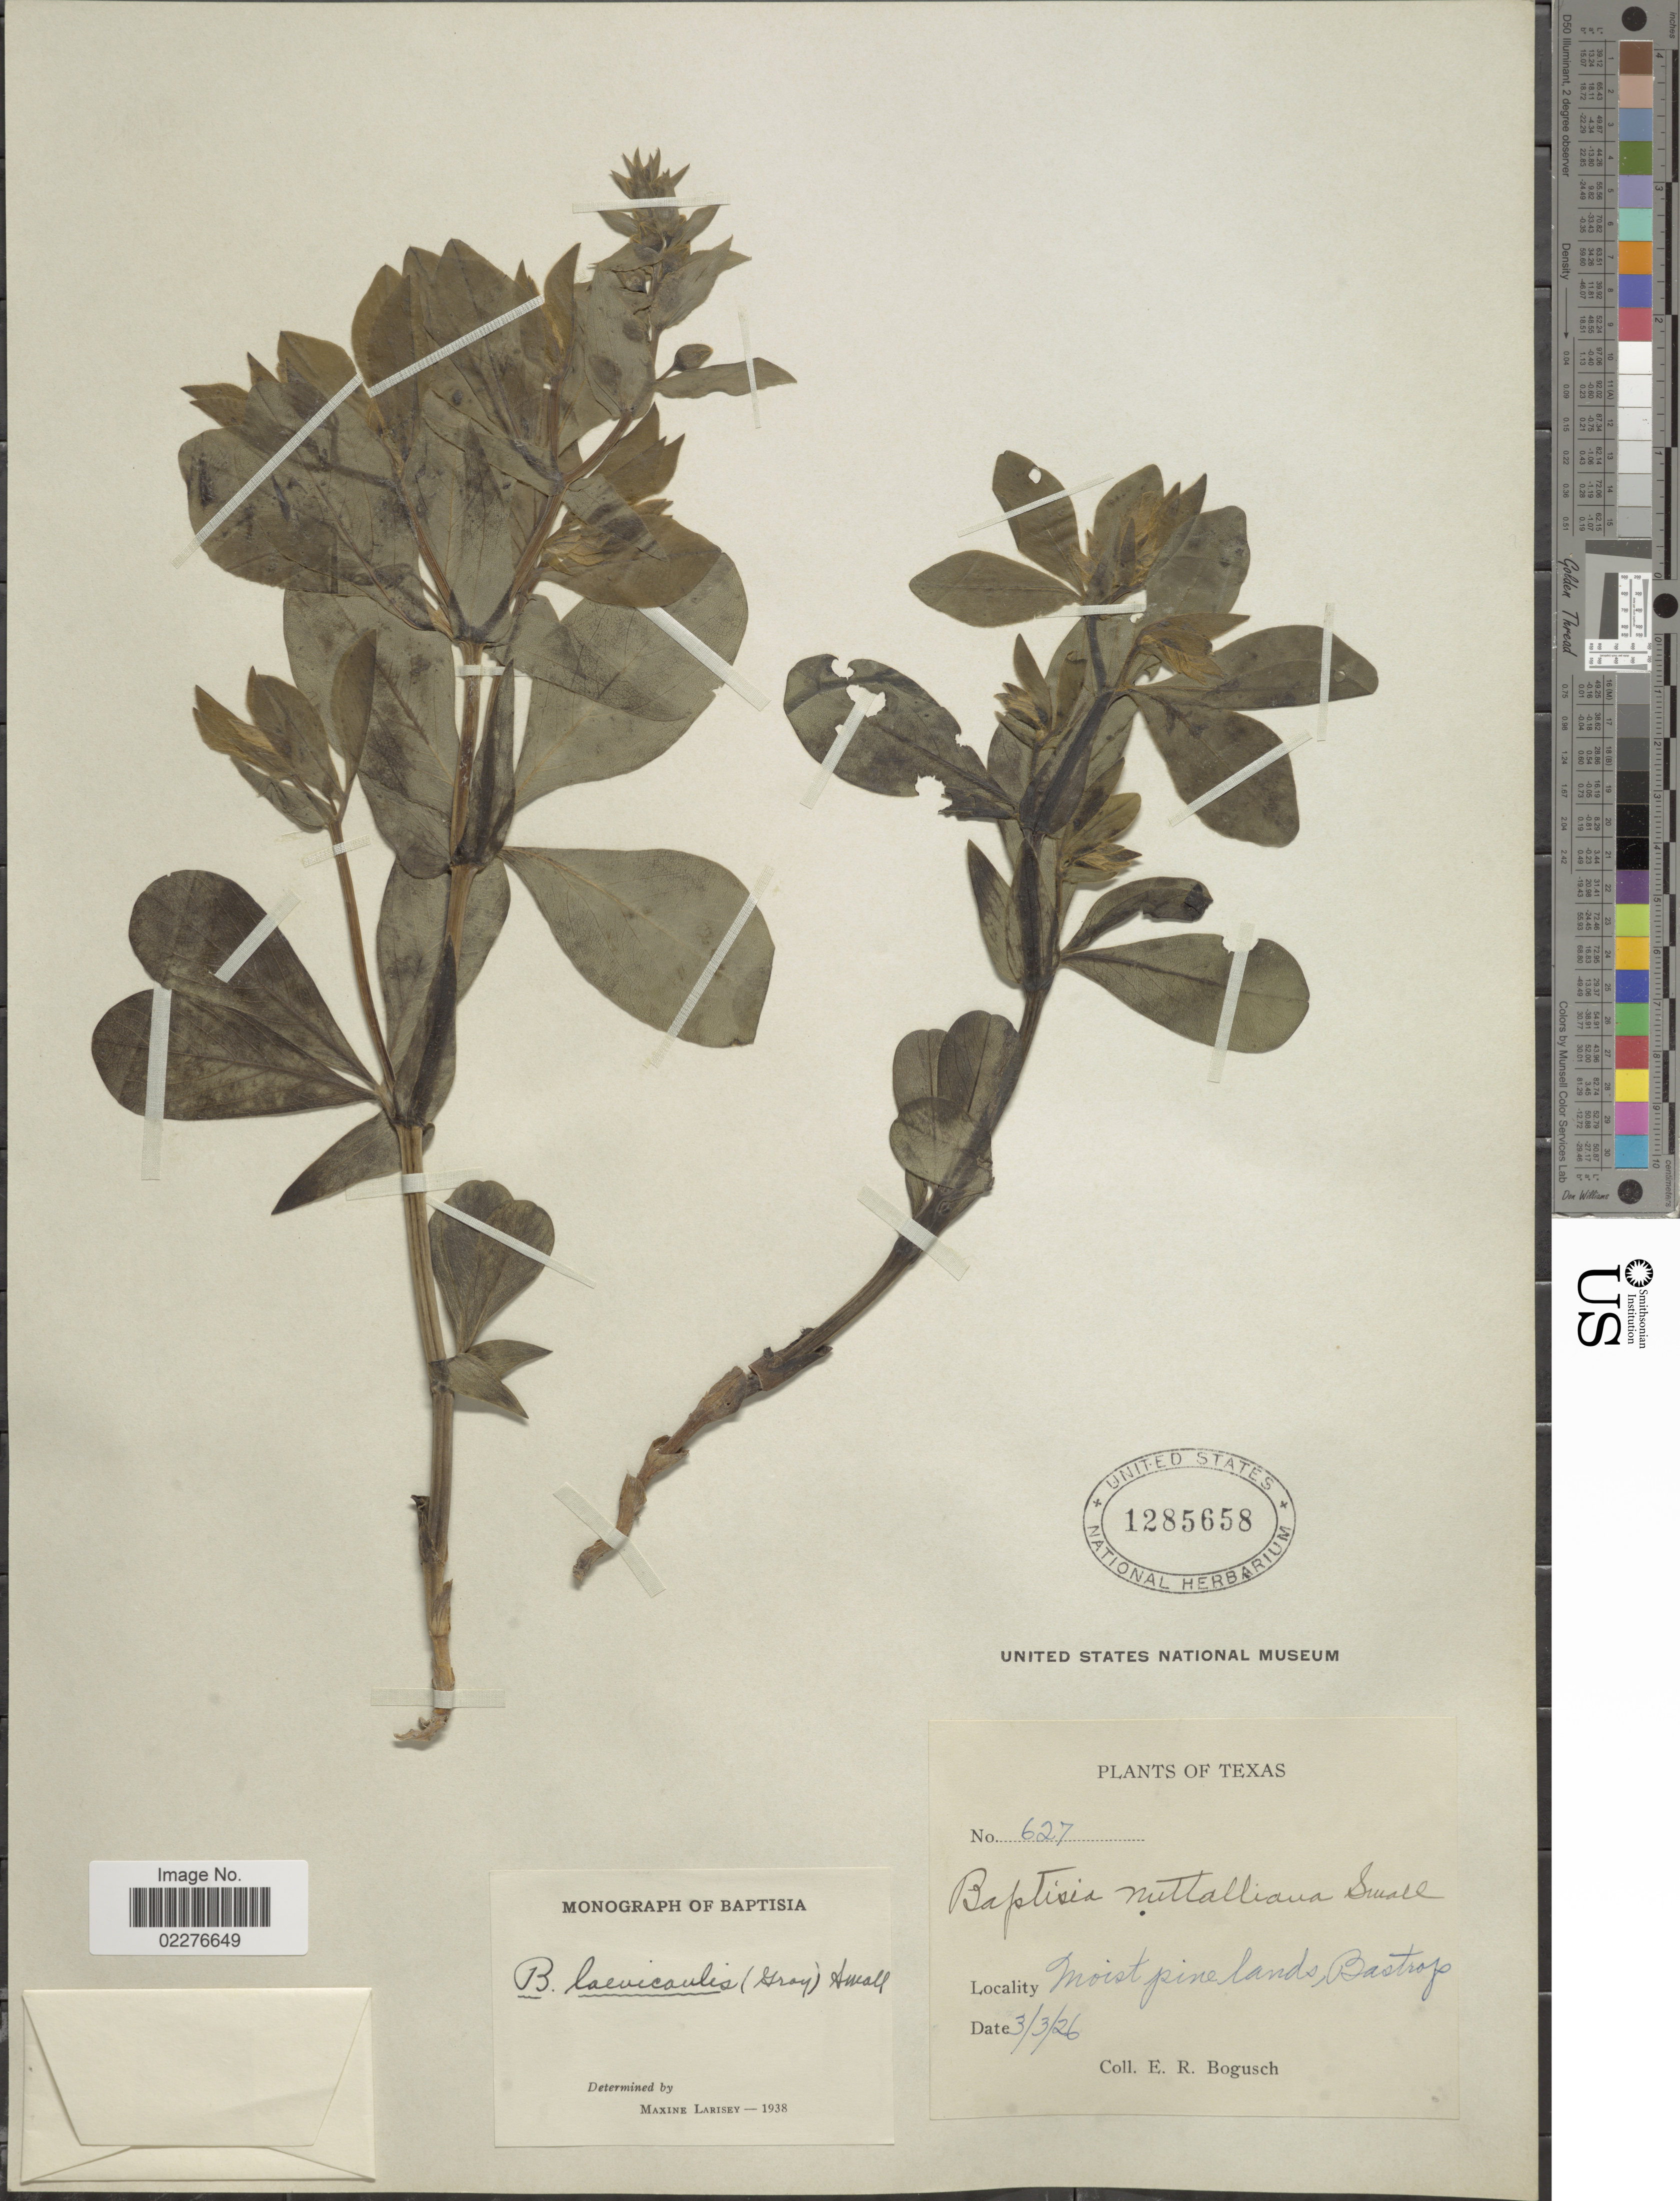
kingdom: Plantae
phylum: Tracheophyta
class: Magnoliopsida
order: Fabales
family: Fabaceae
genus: Baptisia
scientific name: Baptisia laevicaulis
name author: (Canby) Small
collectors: E. Bogusch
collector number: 627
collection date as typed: Transcribed d/m/y: 3/3/26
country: United States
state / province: Texas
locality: Moist pinelands, Bastrop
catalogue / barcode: US 1285658